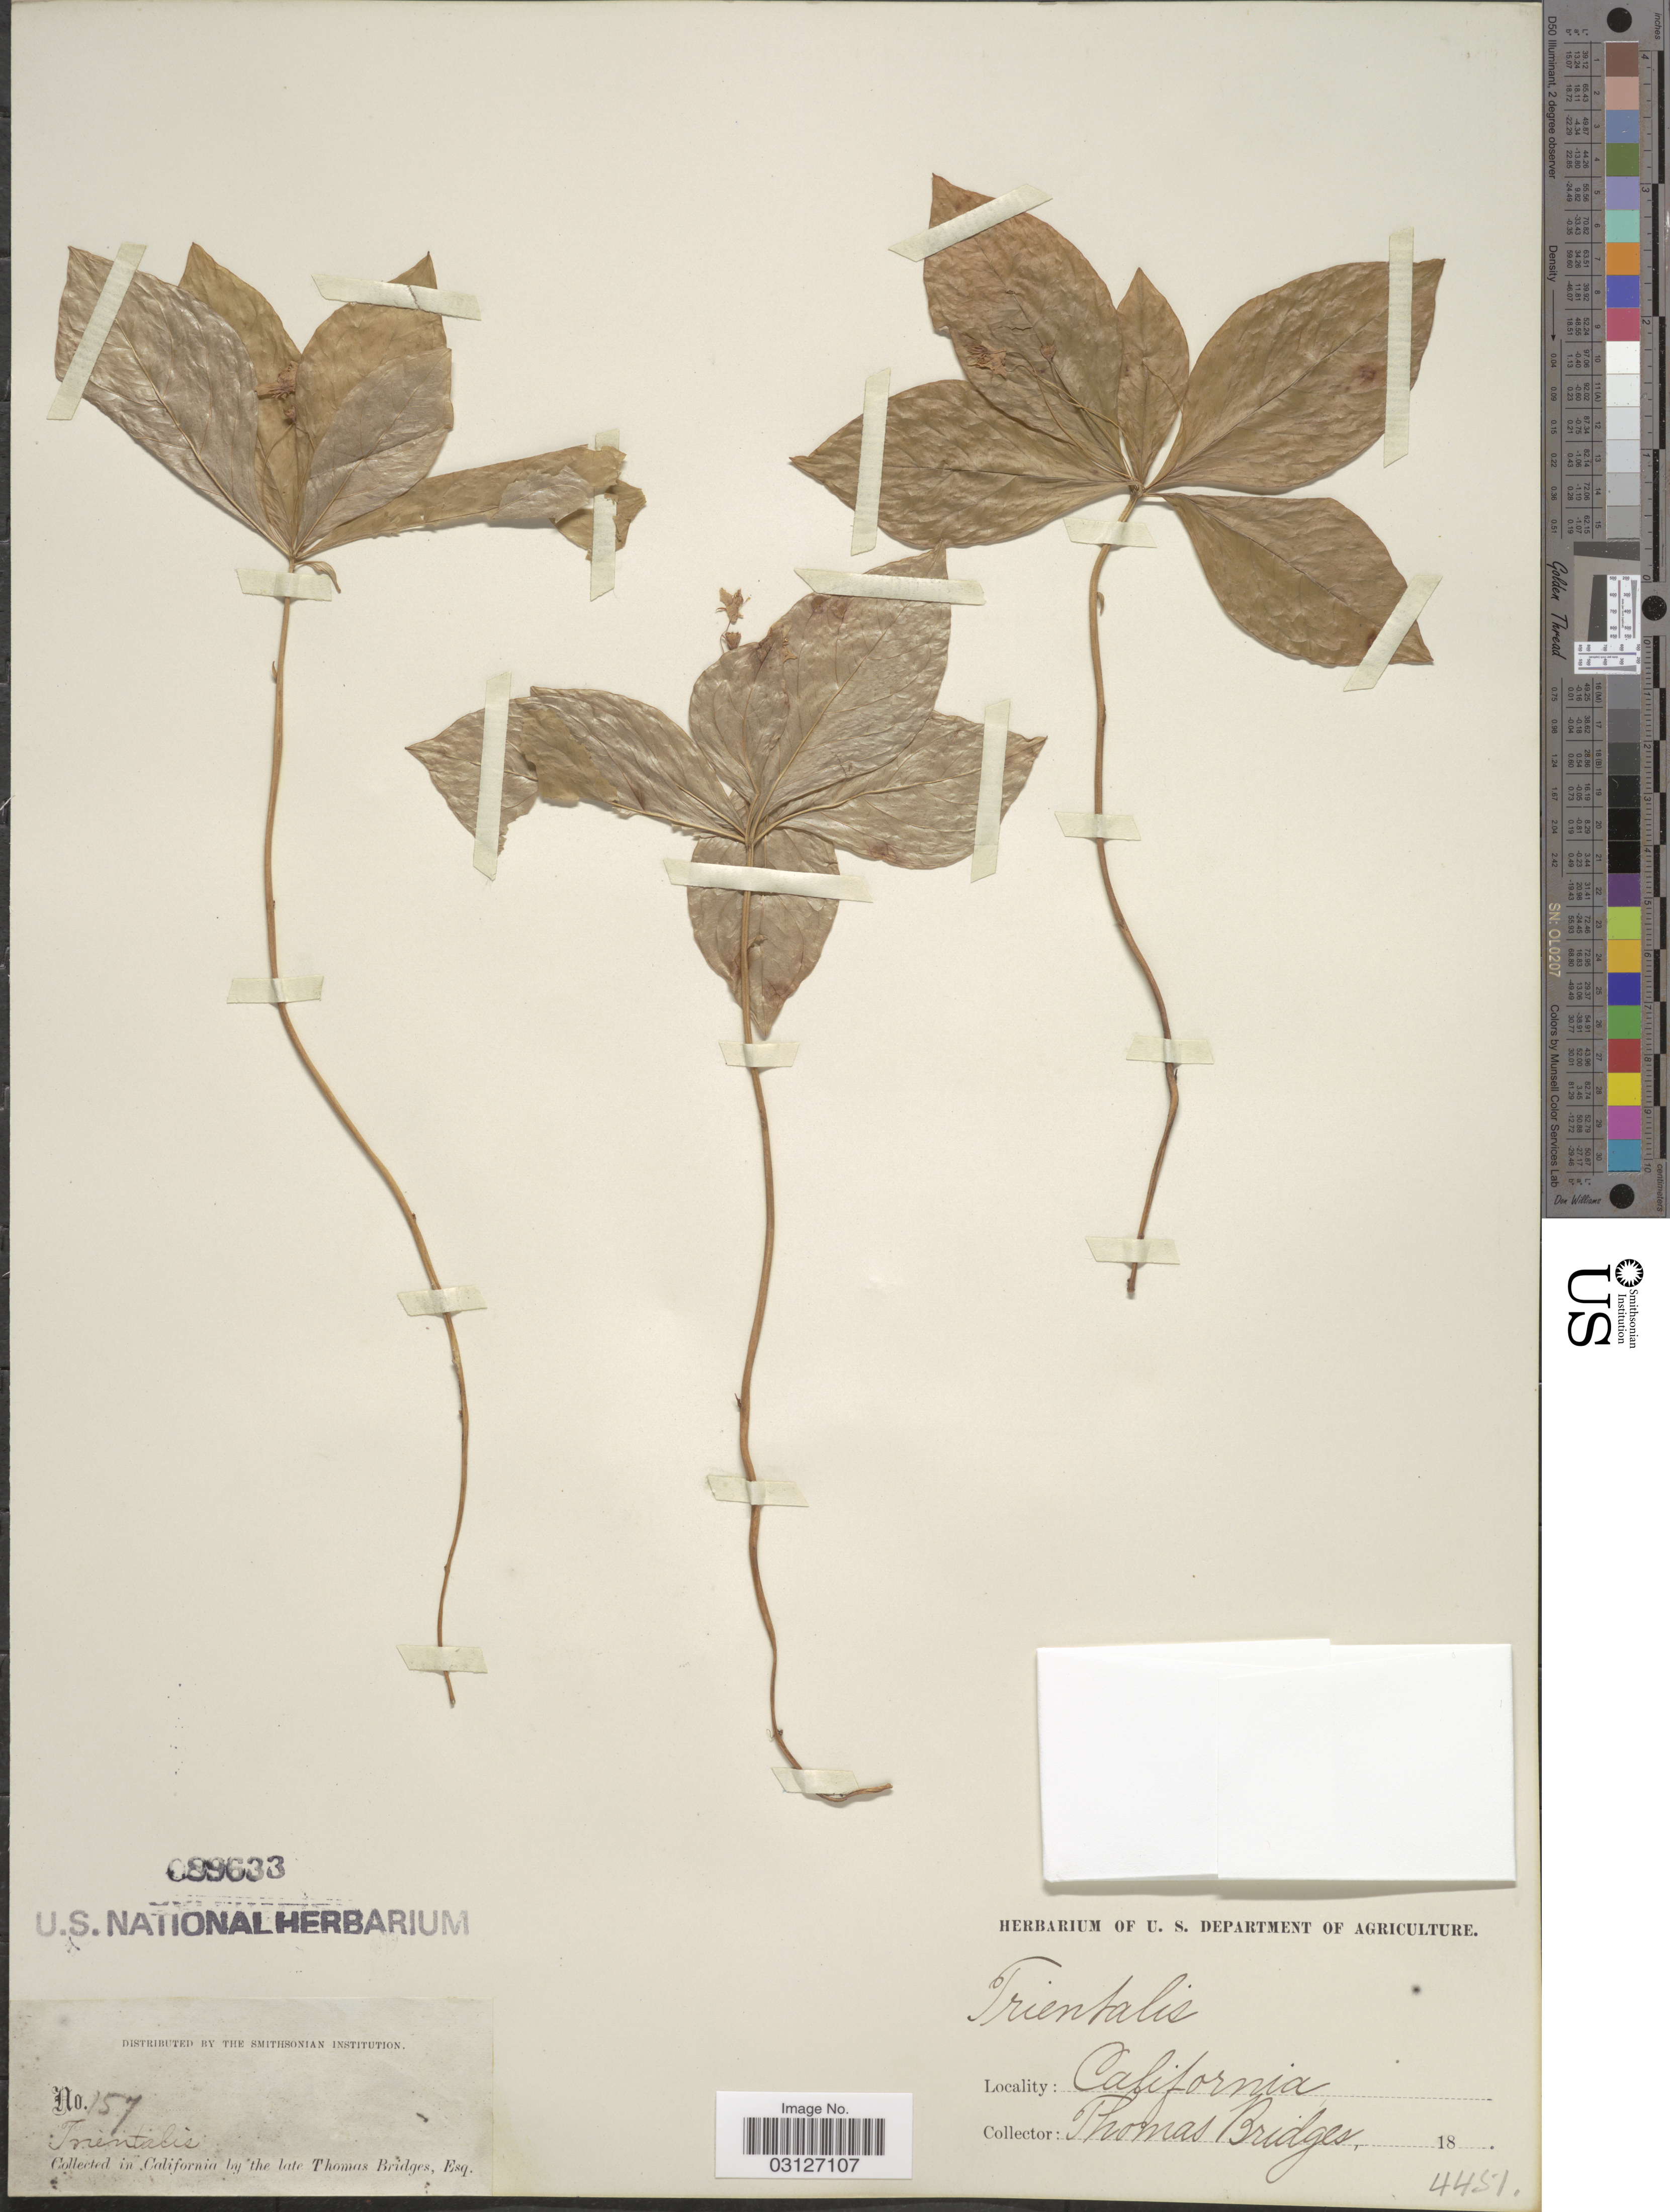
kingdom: Plantae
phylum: Tracheophyta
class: Magnoliopsida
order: Ericales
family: Primulaceae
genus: Trientalis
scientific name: Trientalis latifolia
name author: Hook.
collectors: T. Bridges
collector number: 157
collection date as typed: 18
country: United States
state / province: California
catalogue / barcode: US 89633